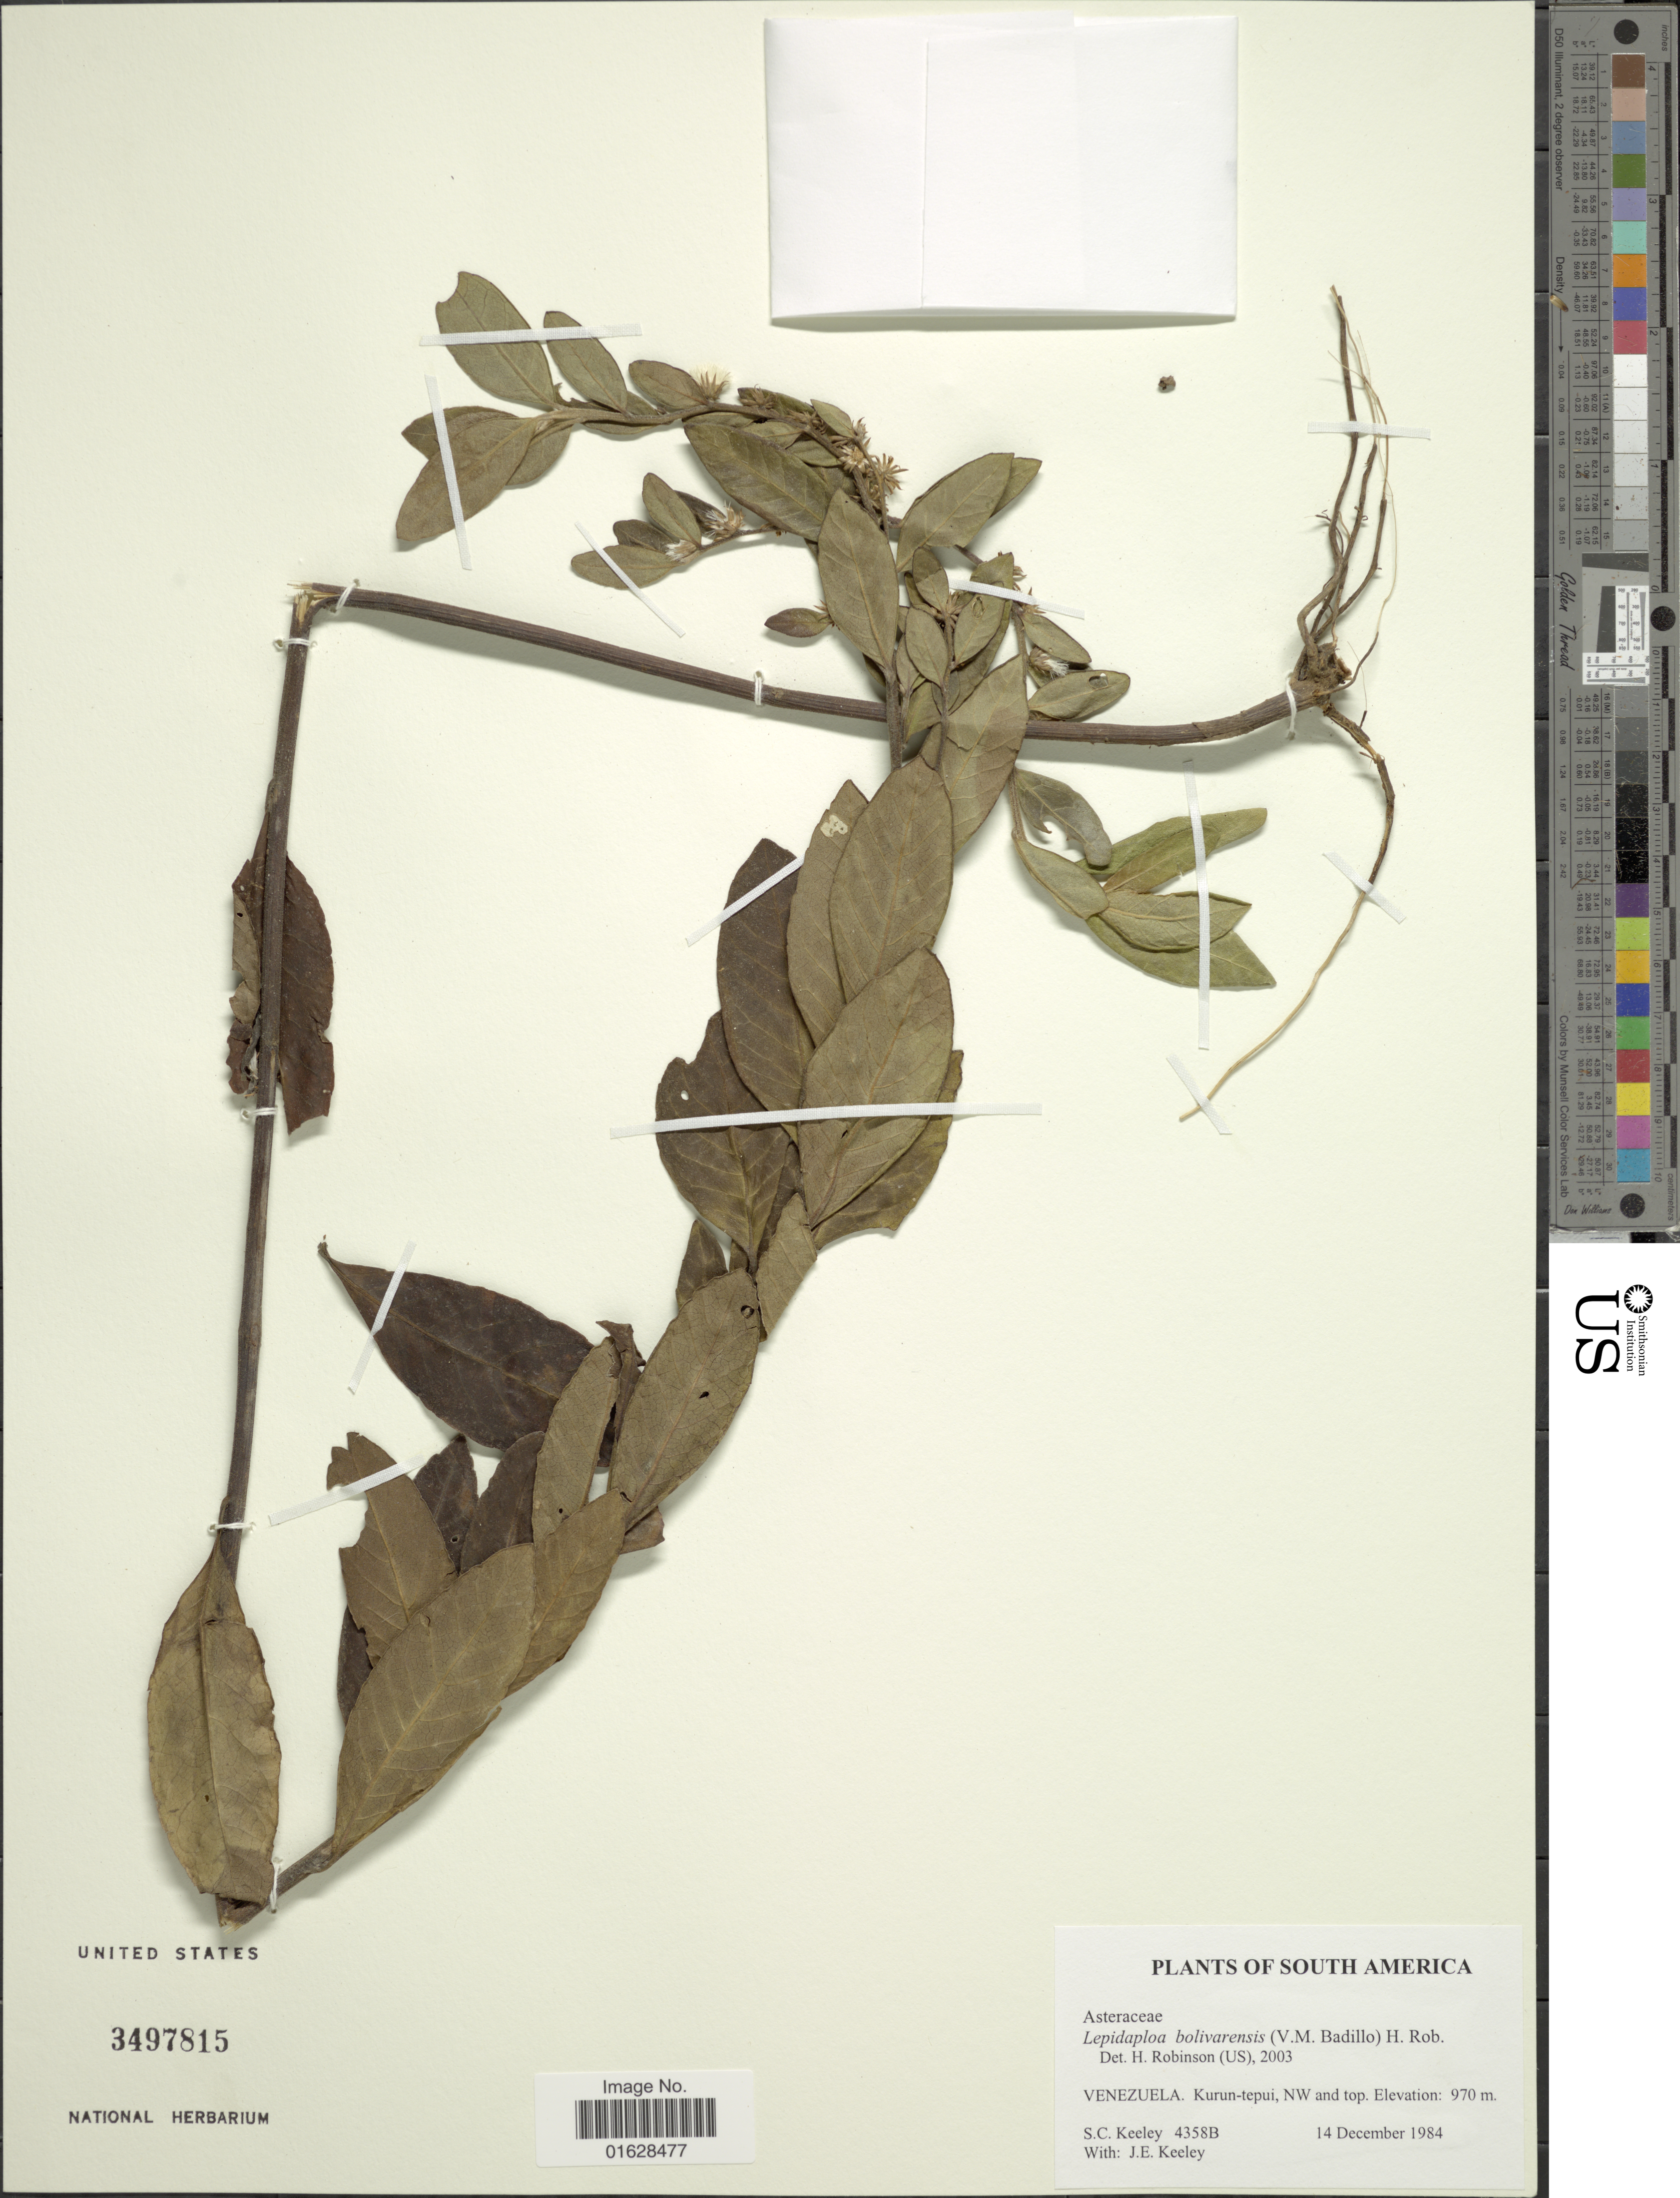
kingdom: Plantae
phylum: Tracheophyta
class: Magnoliopsida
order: Asterales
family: Asteraceae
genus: Lepidaploa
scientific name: Lepidaploa bolivarensis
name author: (V.M. Badillo) H. Rob.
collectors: S. C. Keeley & J. E. Keeley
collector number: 4358B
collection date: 1984-12-14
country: Venezuela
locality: South America. Venezuela. Kurun-tepui, NW and top.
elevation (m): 970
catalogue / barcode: US 3497815